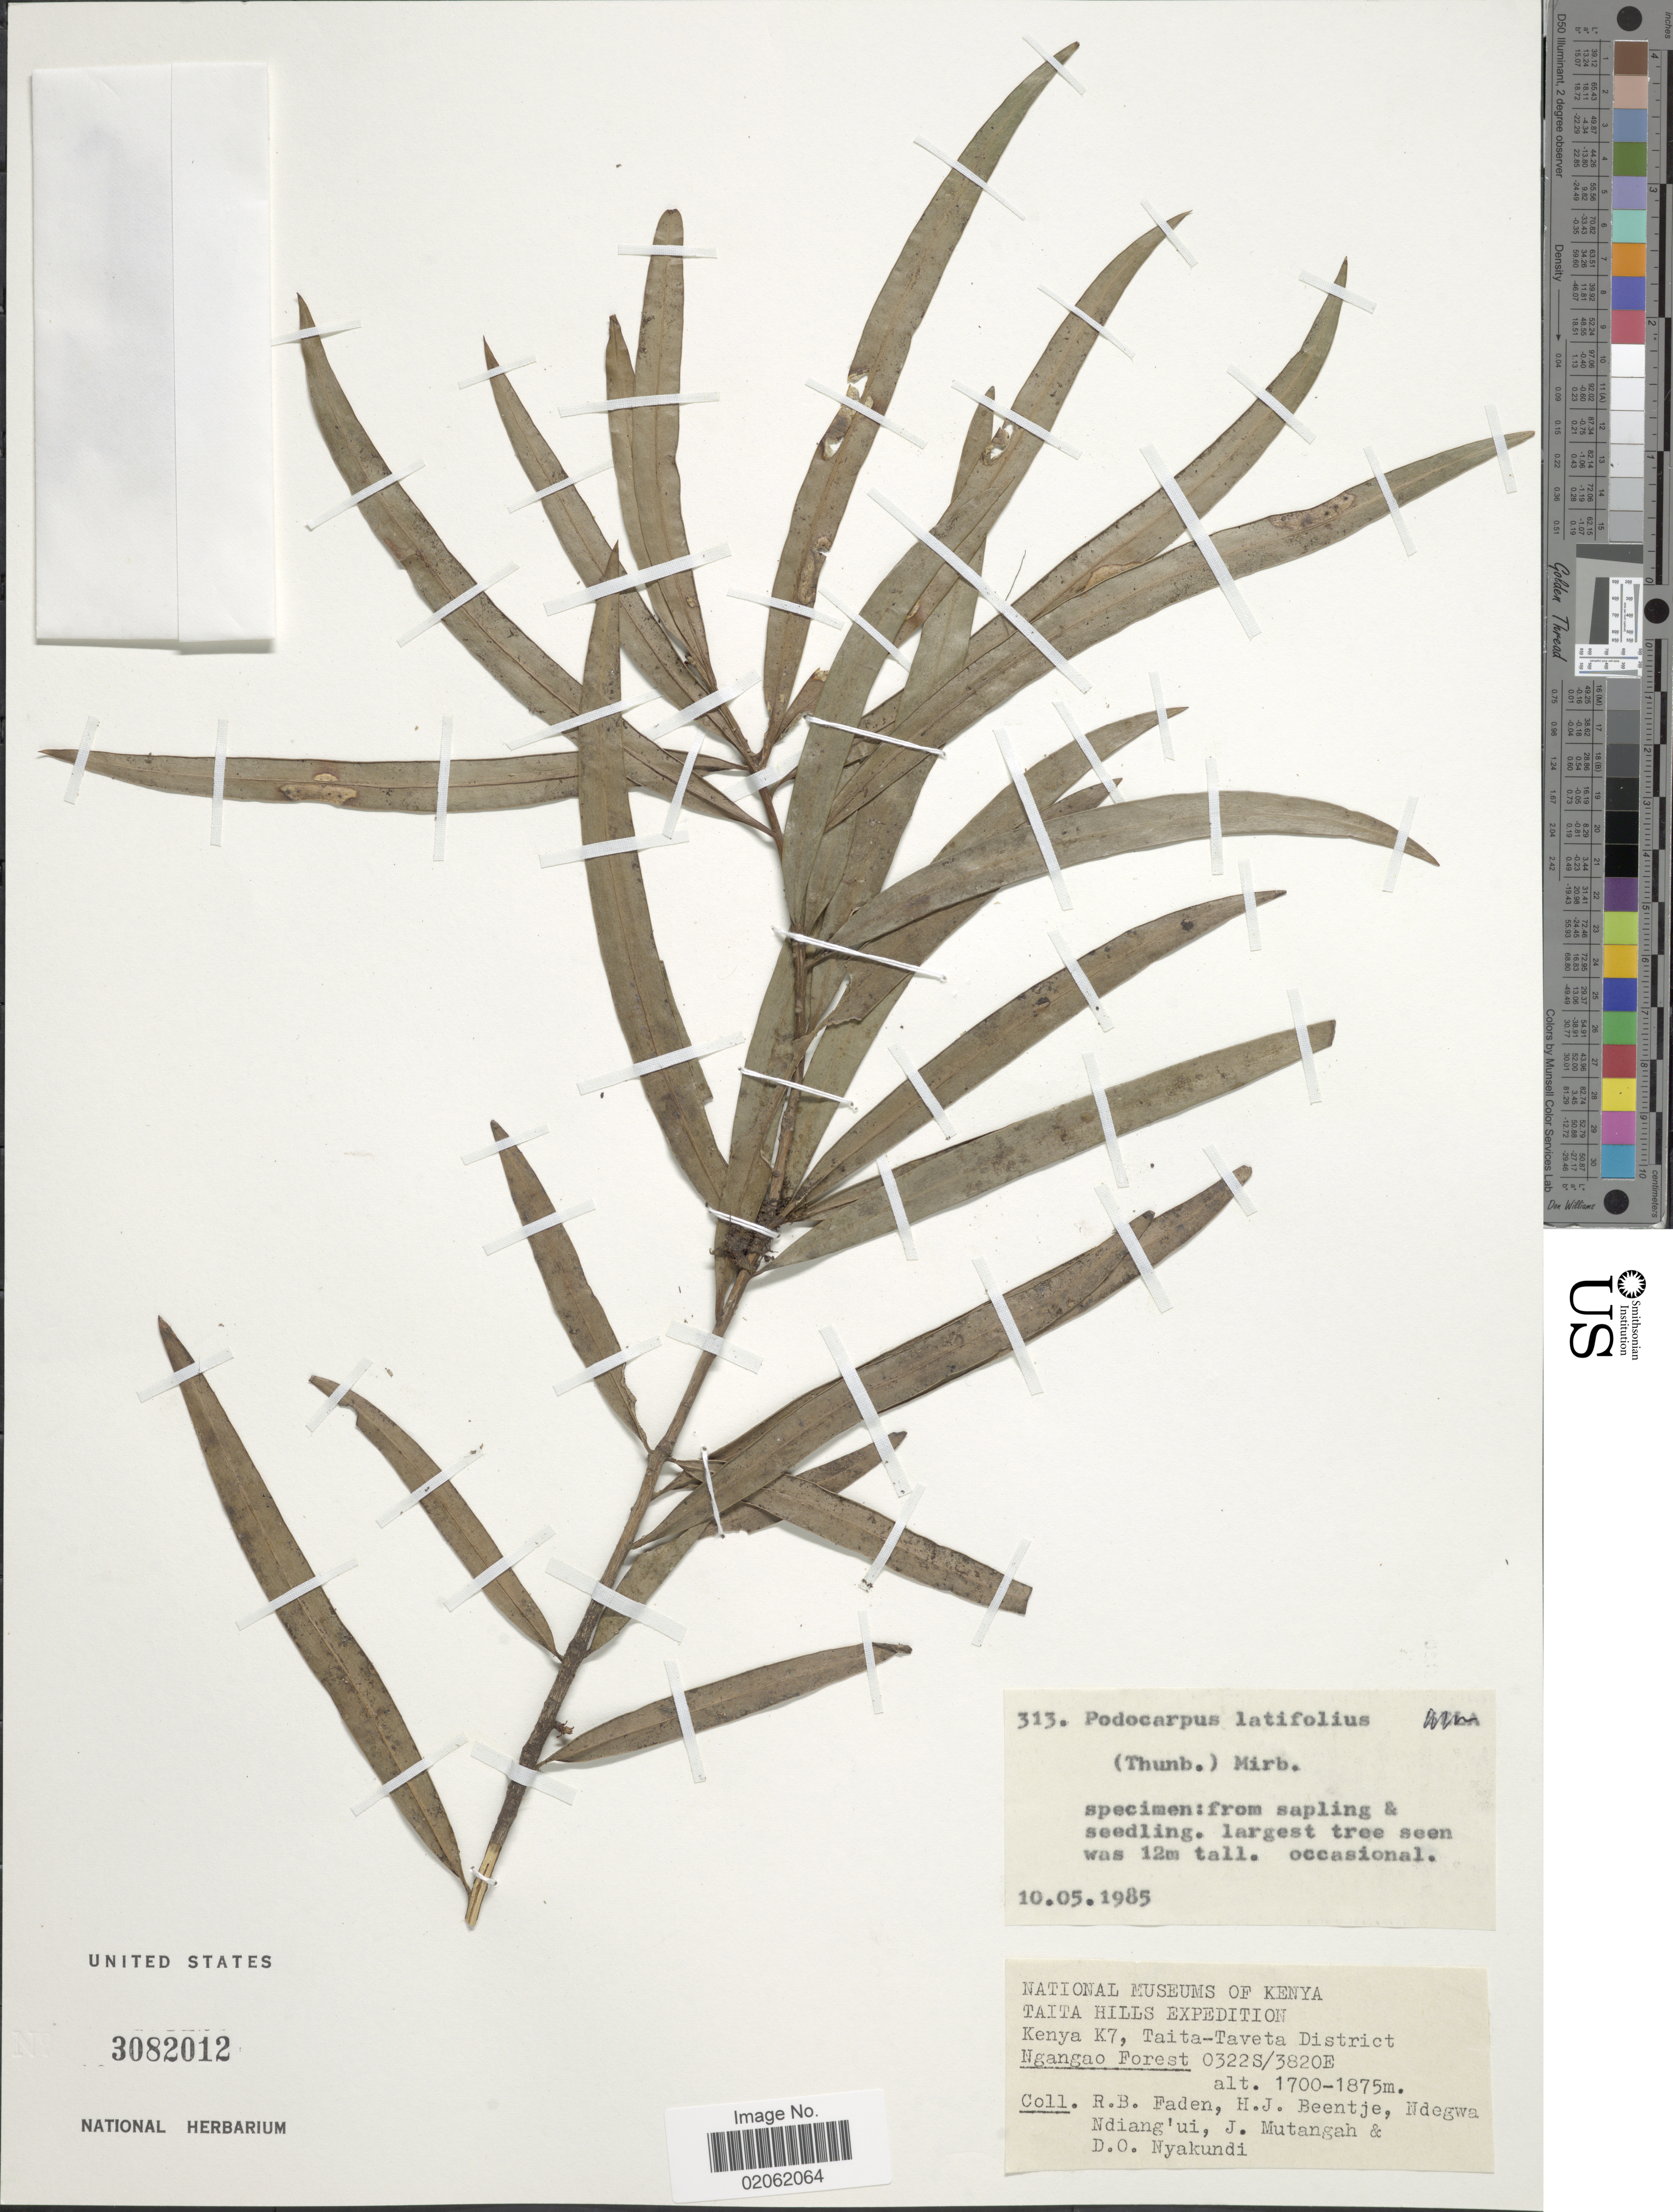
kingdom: Plantae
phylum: Tracheophyta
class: Pinopsida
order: Pinales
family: Podocarpaceae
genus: Podocarpus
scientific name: Podocarpus latifolius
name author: (Thunb.) R. Br. ex Mirb.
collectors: R. B. Faden, H. J. Beentje, Ndegwa Ndiang'ui, J. Mutangah & D. Nyakundi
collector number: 313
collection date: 1985-05-10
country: Kenya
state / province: Taita Taveta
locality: Taita Hills, K7, Taita-Taveta Districtl, Ngangao Forest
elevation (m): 1700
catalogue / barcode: US 3082012